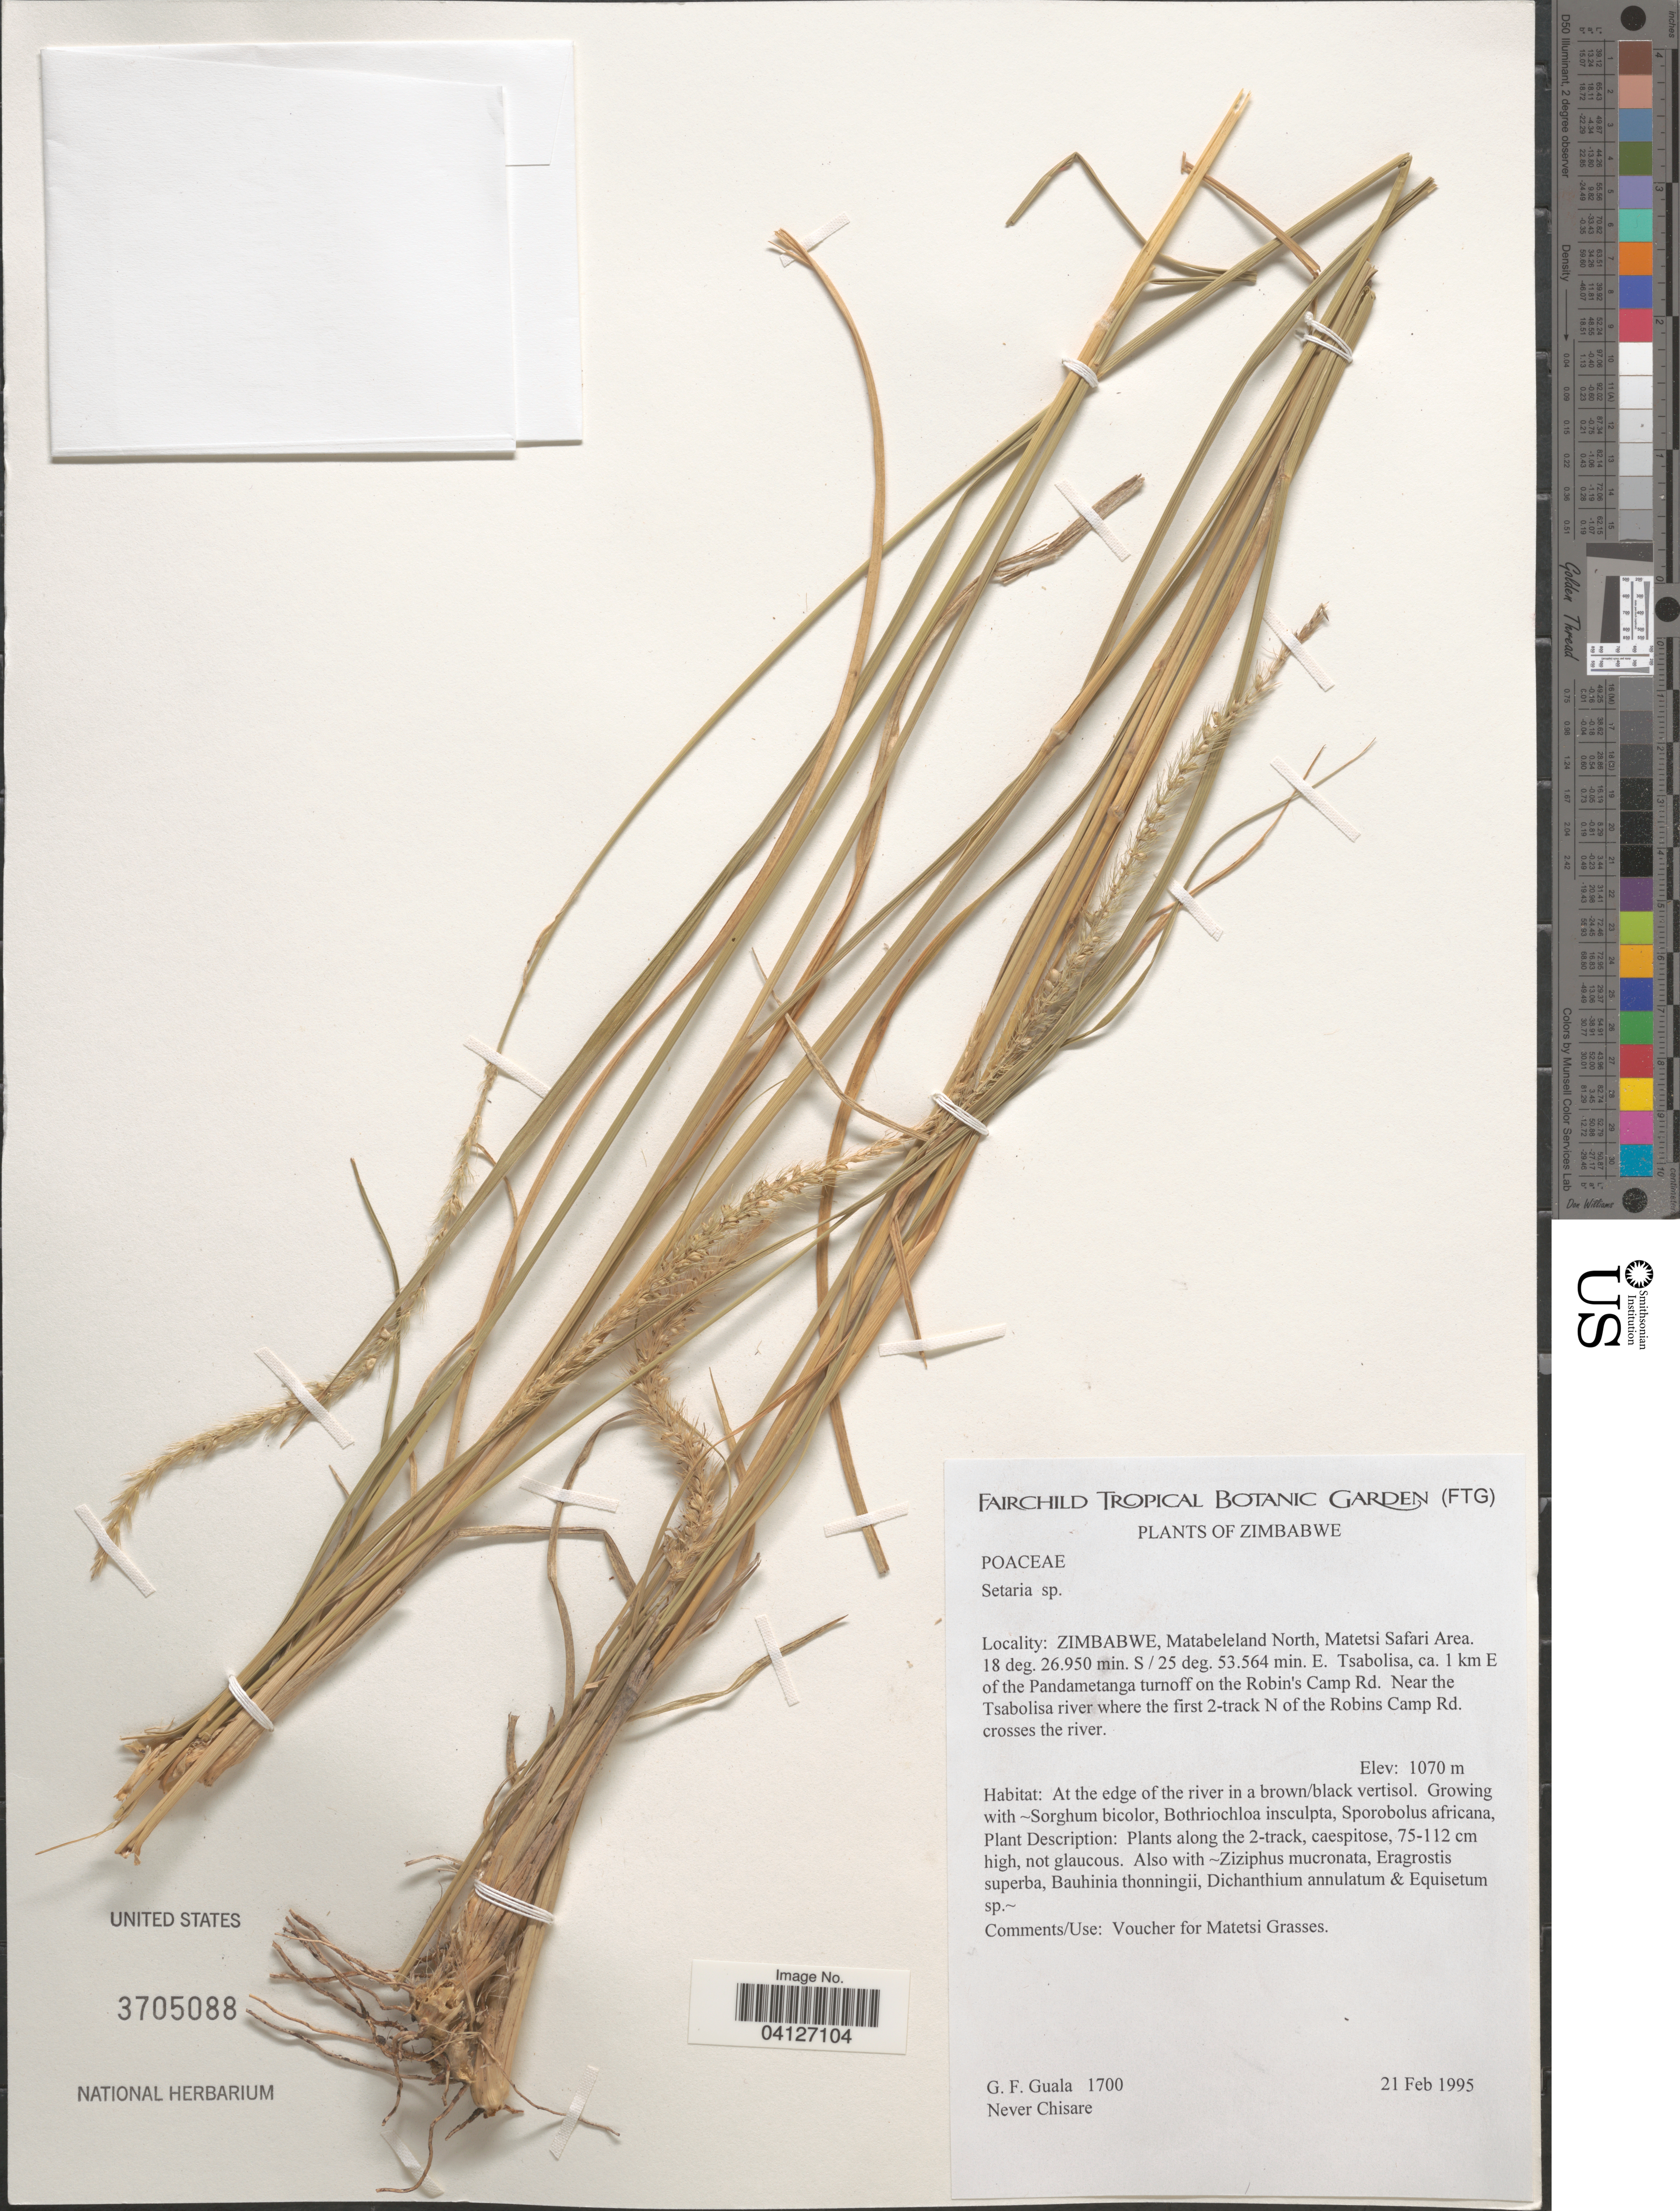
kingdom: Plantae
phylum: Tracheophyta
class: Liliopsida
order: Poales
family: Poaceae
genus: Setaria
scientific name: Setaria sp.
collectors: G. Guala & C. Never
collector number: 1700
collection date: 1995-02-21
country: Zimbabwe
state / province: Matabeleland North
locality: Matetsi Safari Area. Tsabolisa, ca. 1 km E of the Pandametanga turnoff on the Robin's Camp Rd. Near the Tsabolisa river where the first 2-track N of the Robins Camp Rd. crosses the river.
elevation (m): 1070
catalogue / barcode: US 3705088